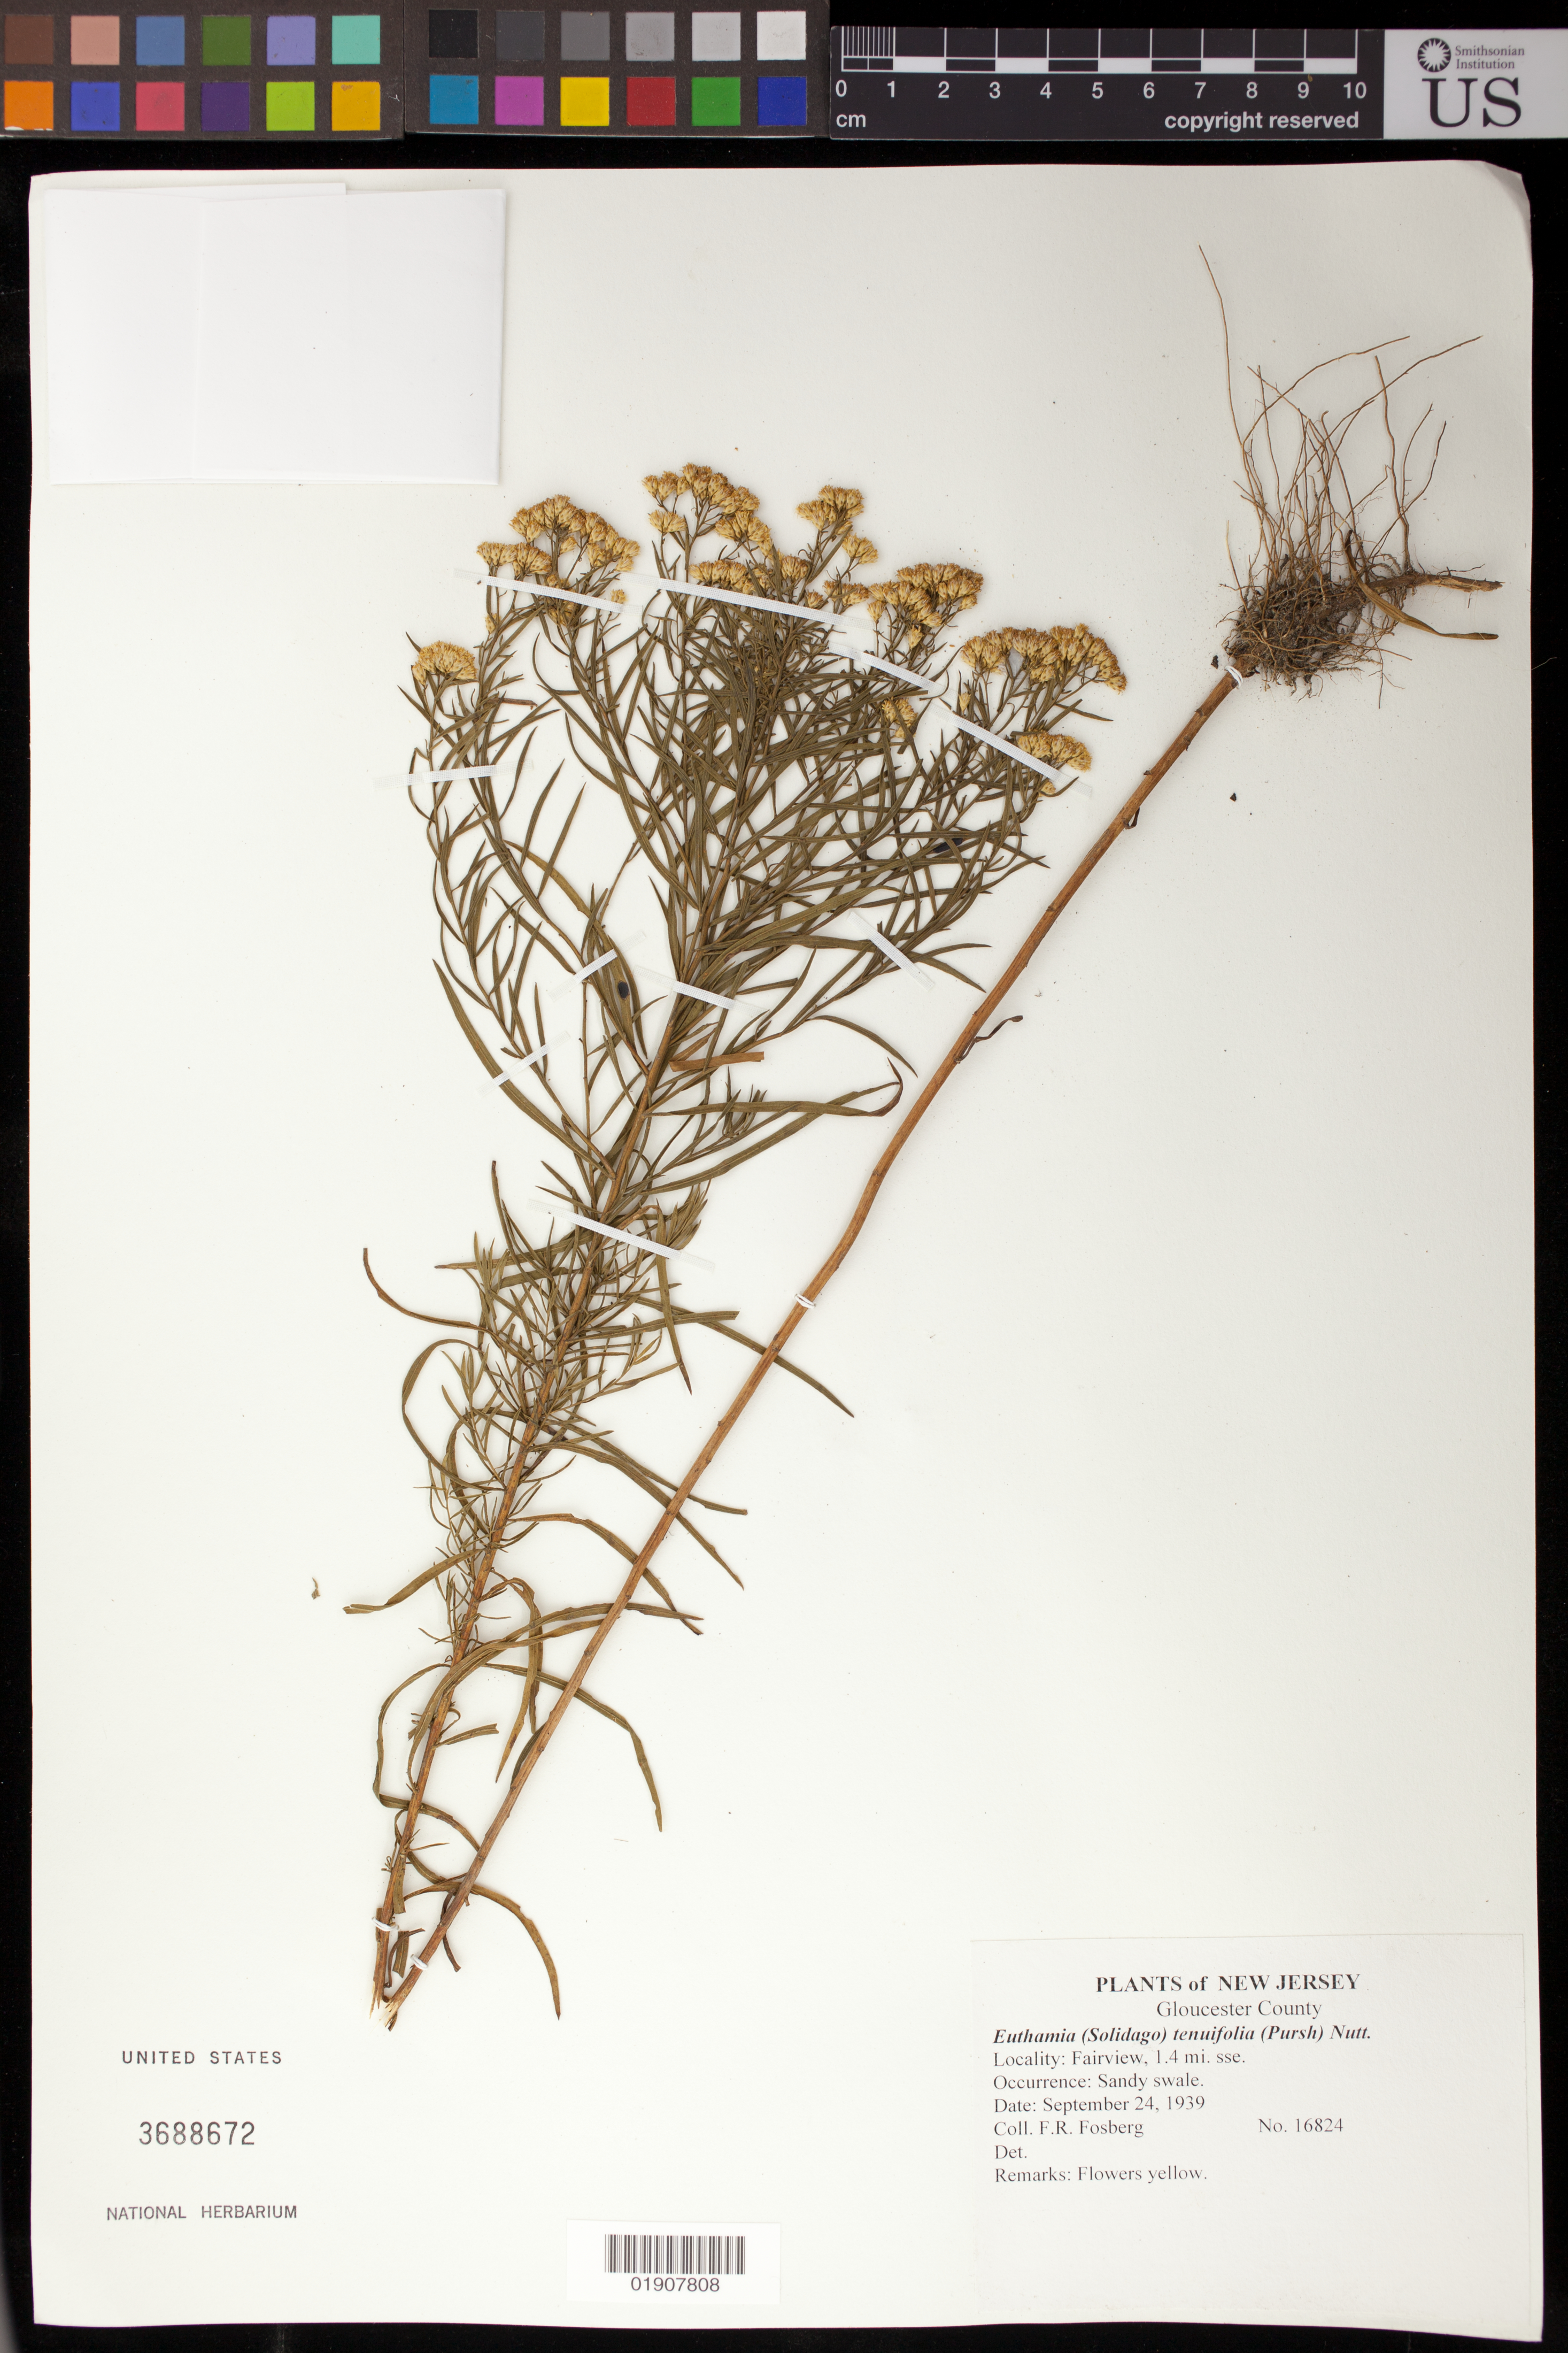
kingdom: Plantae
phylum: Tracheophyta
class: Magnoliopsida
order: Asterales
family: Asteraceae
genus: Euthamia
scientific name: Euthamia tenuifolia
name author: (Pursh) Nutt.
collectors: F. R. Fosberg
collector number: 16824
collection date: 1939-09-24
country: United States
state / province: New Jersey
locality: Gloucester County. Fairview, 1.4 mi. sse.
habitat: Sandy swale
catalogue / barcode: US 3688672